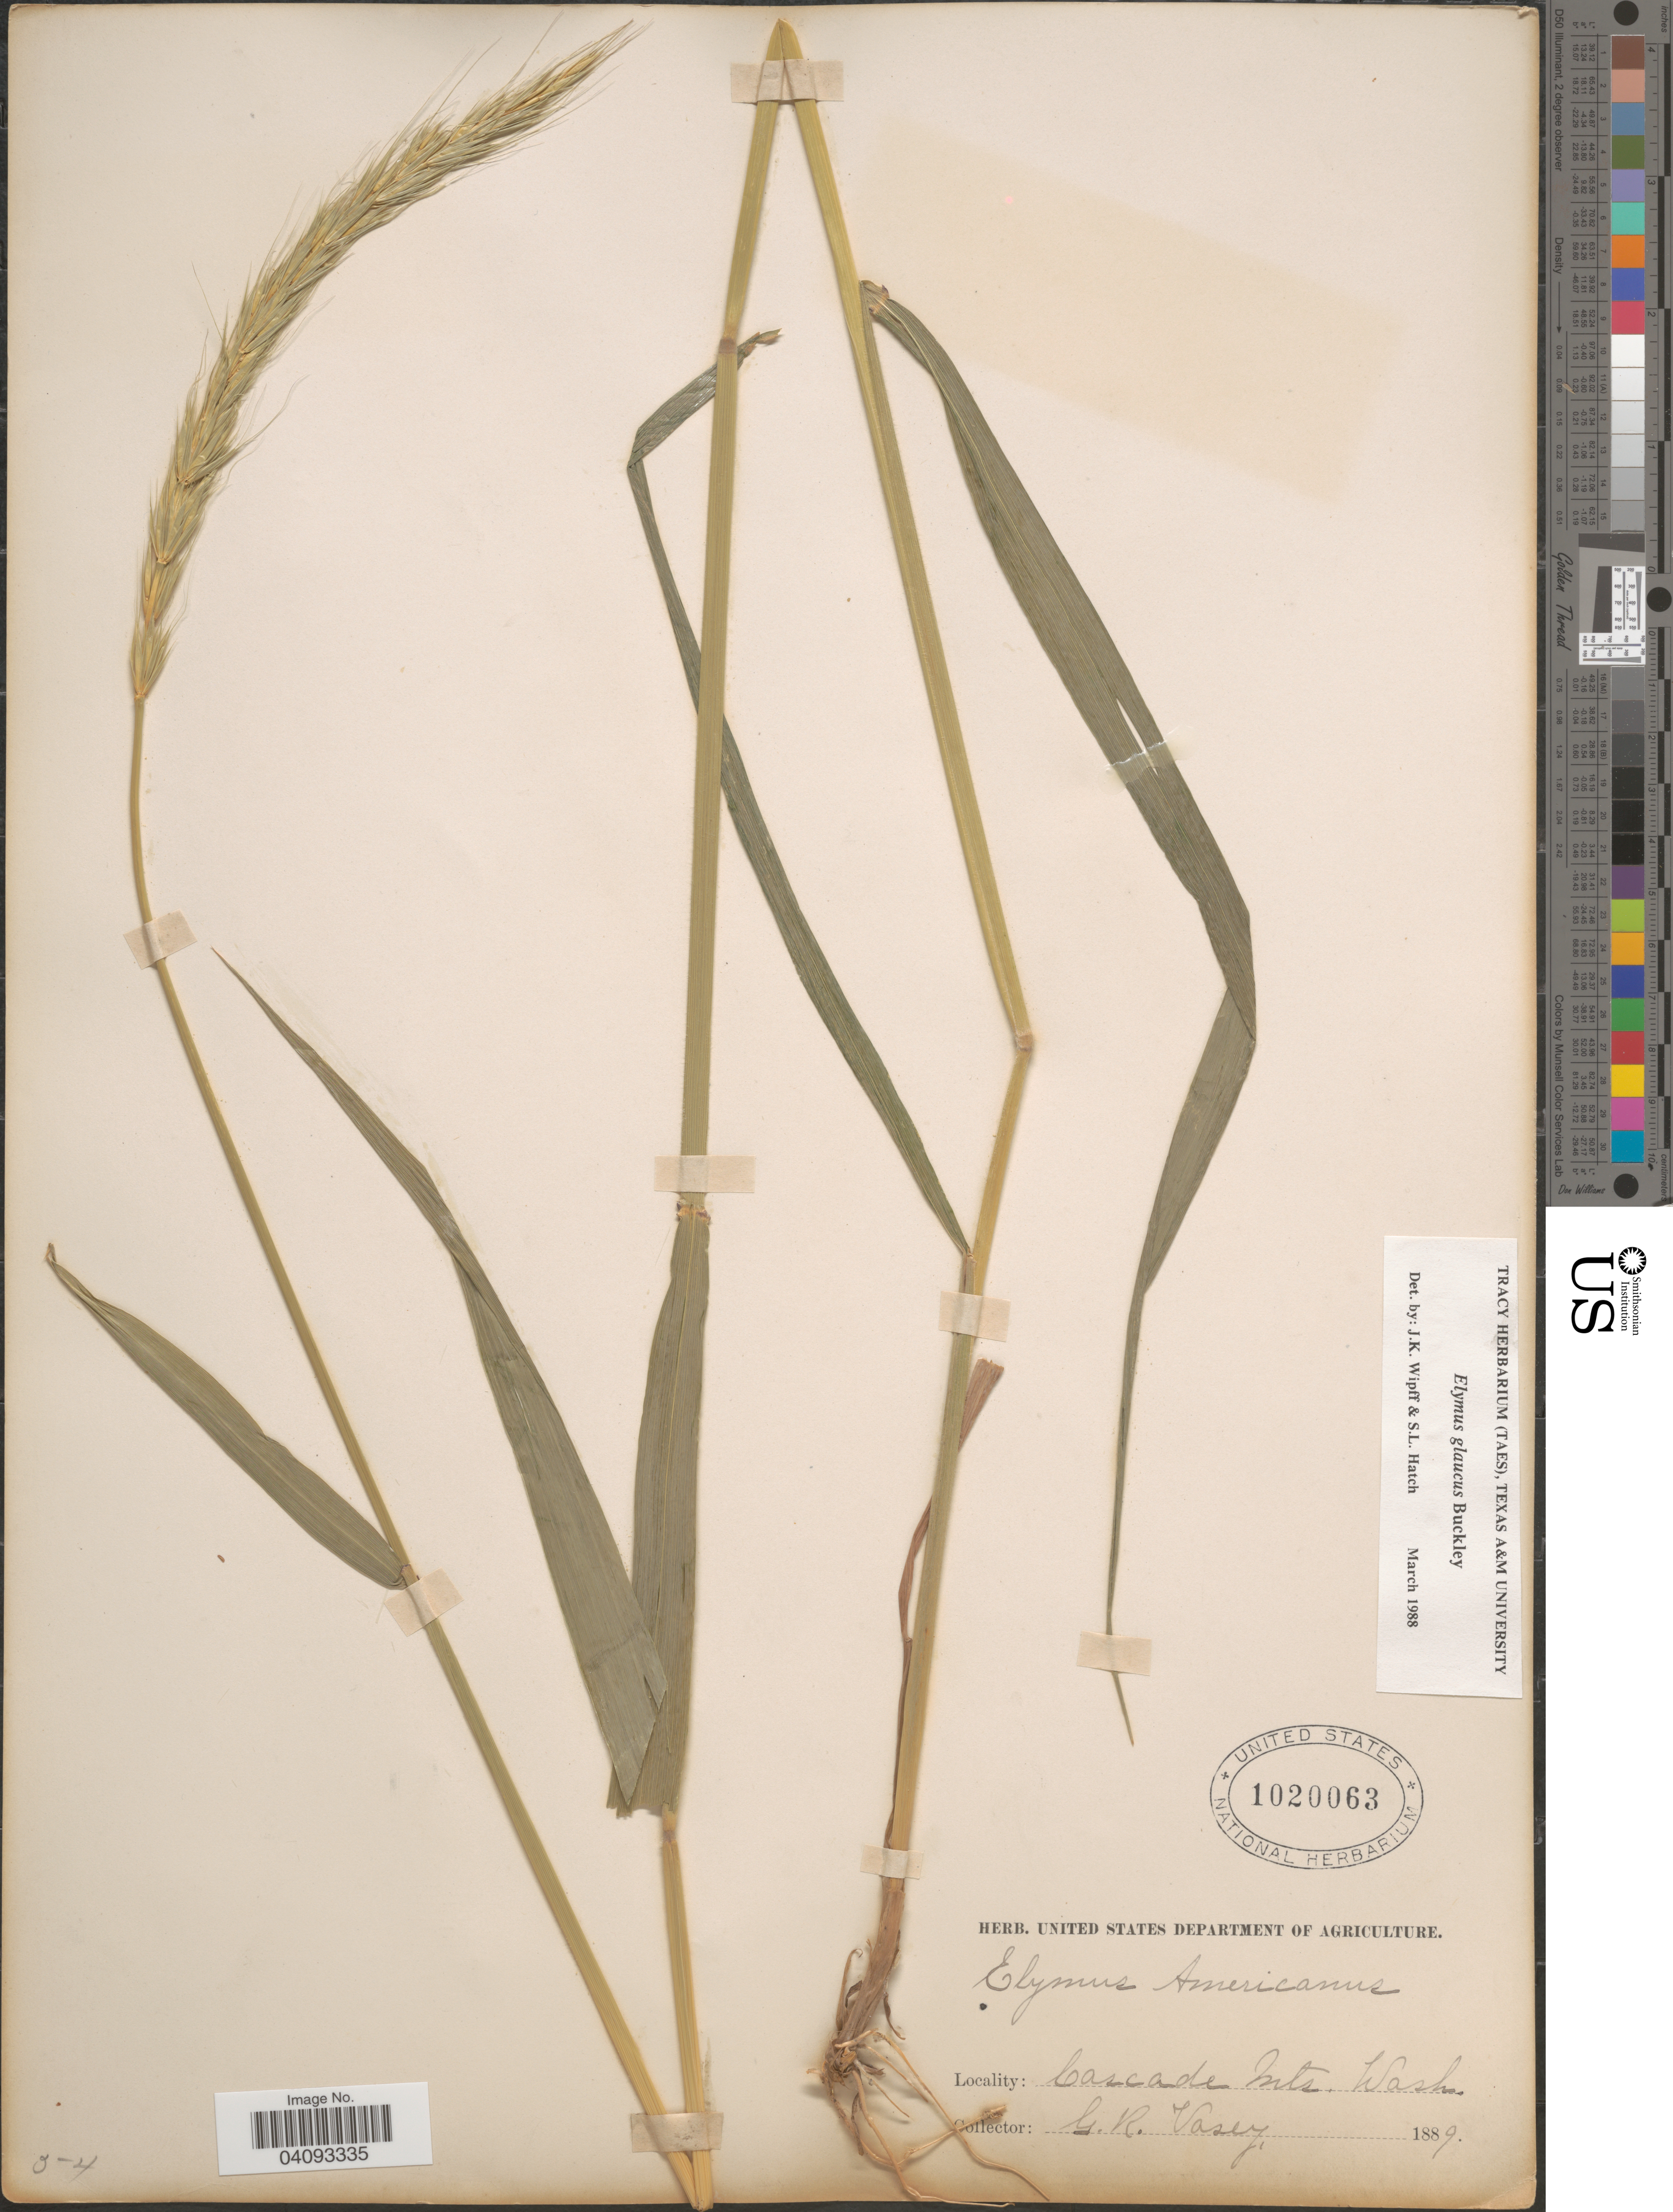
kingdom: Plantae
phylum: Tracheophyta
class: Liliopsida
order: Poales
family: Poaceae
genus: Elymus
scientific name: Elymus glaucus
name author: Buckley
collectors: G. R. Vasey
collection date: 1889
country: United States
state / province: Washington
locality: Cascade Mts.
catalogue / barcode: US 1020063